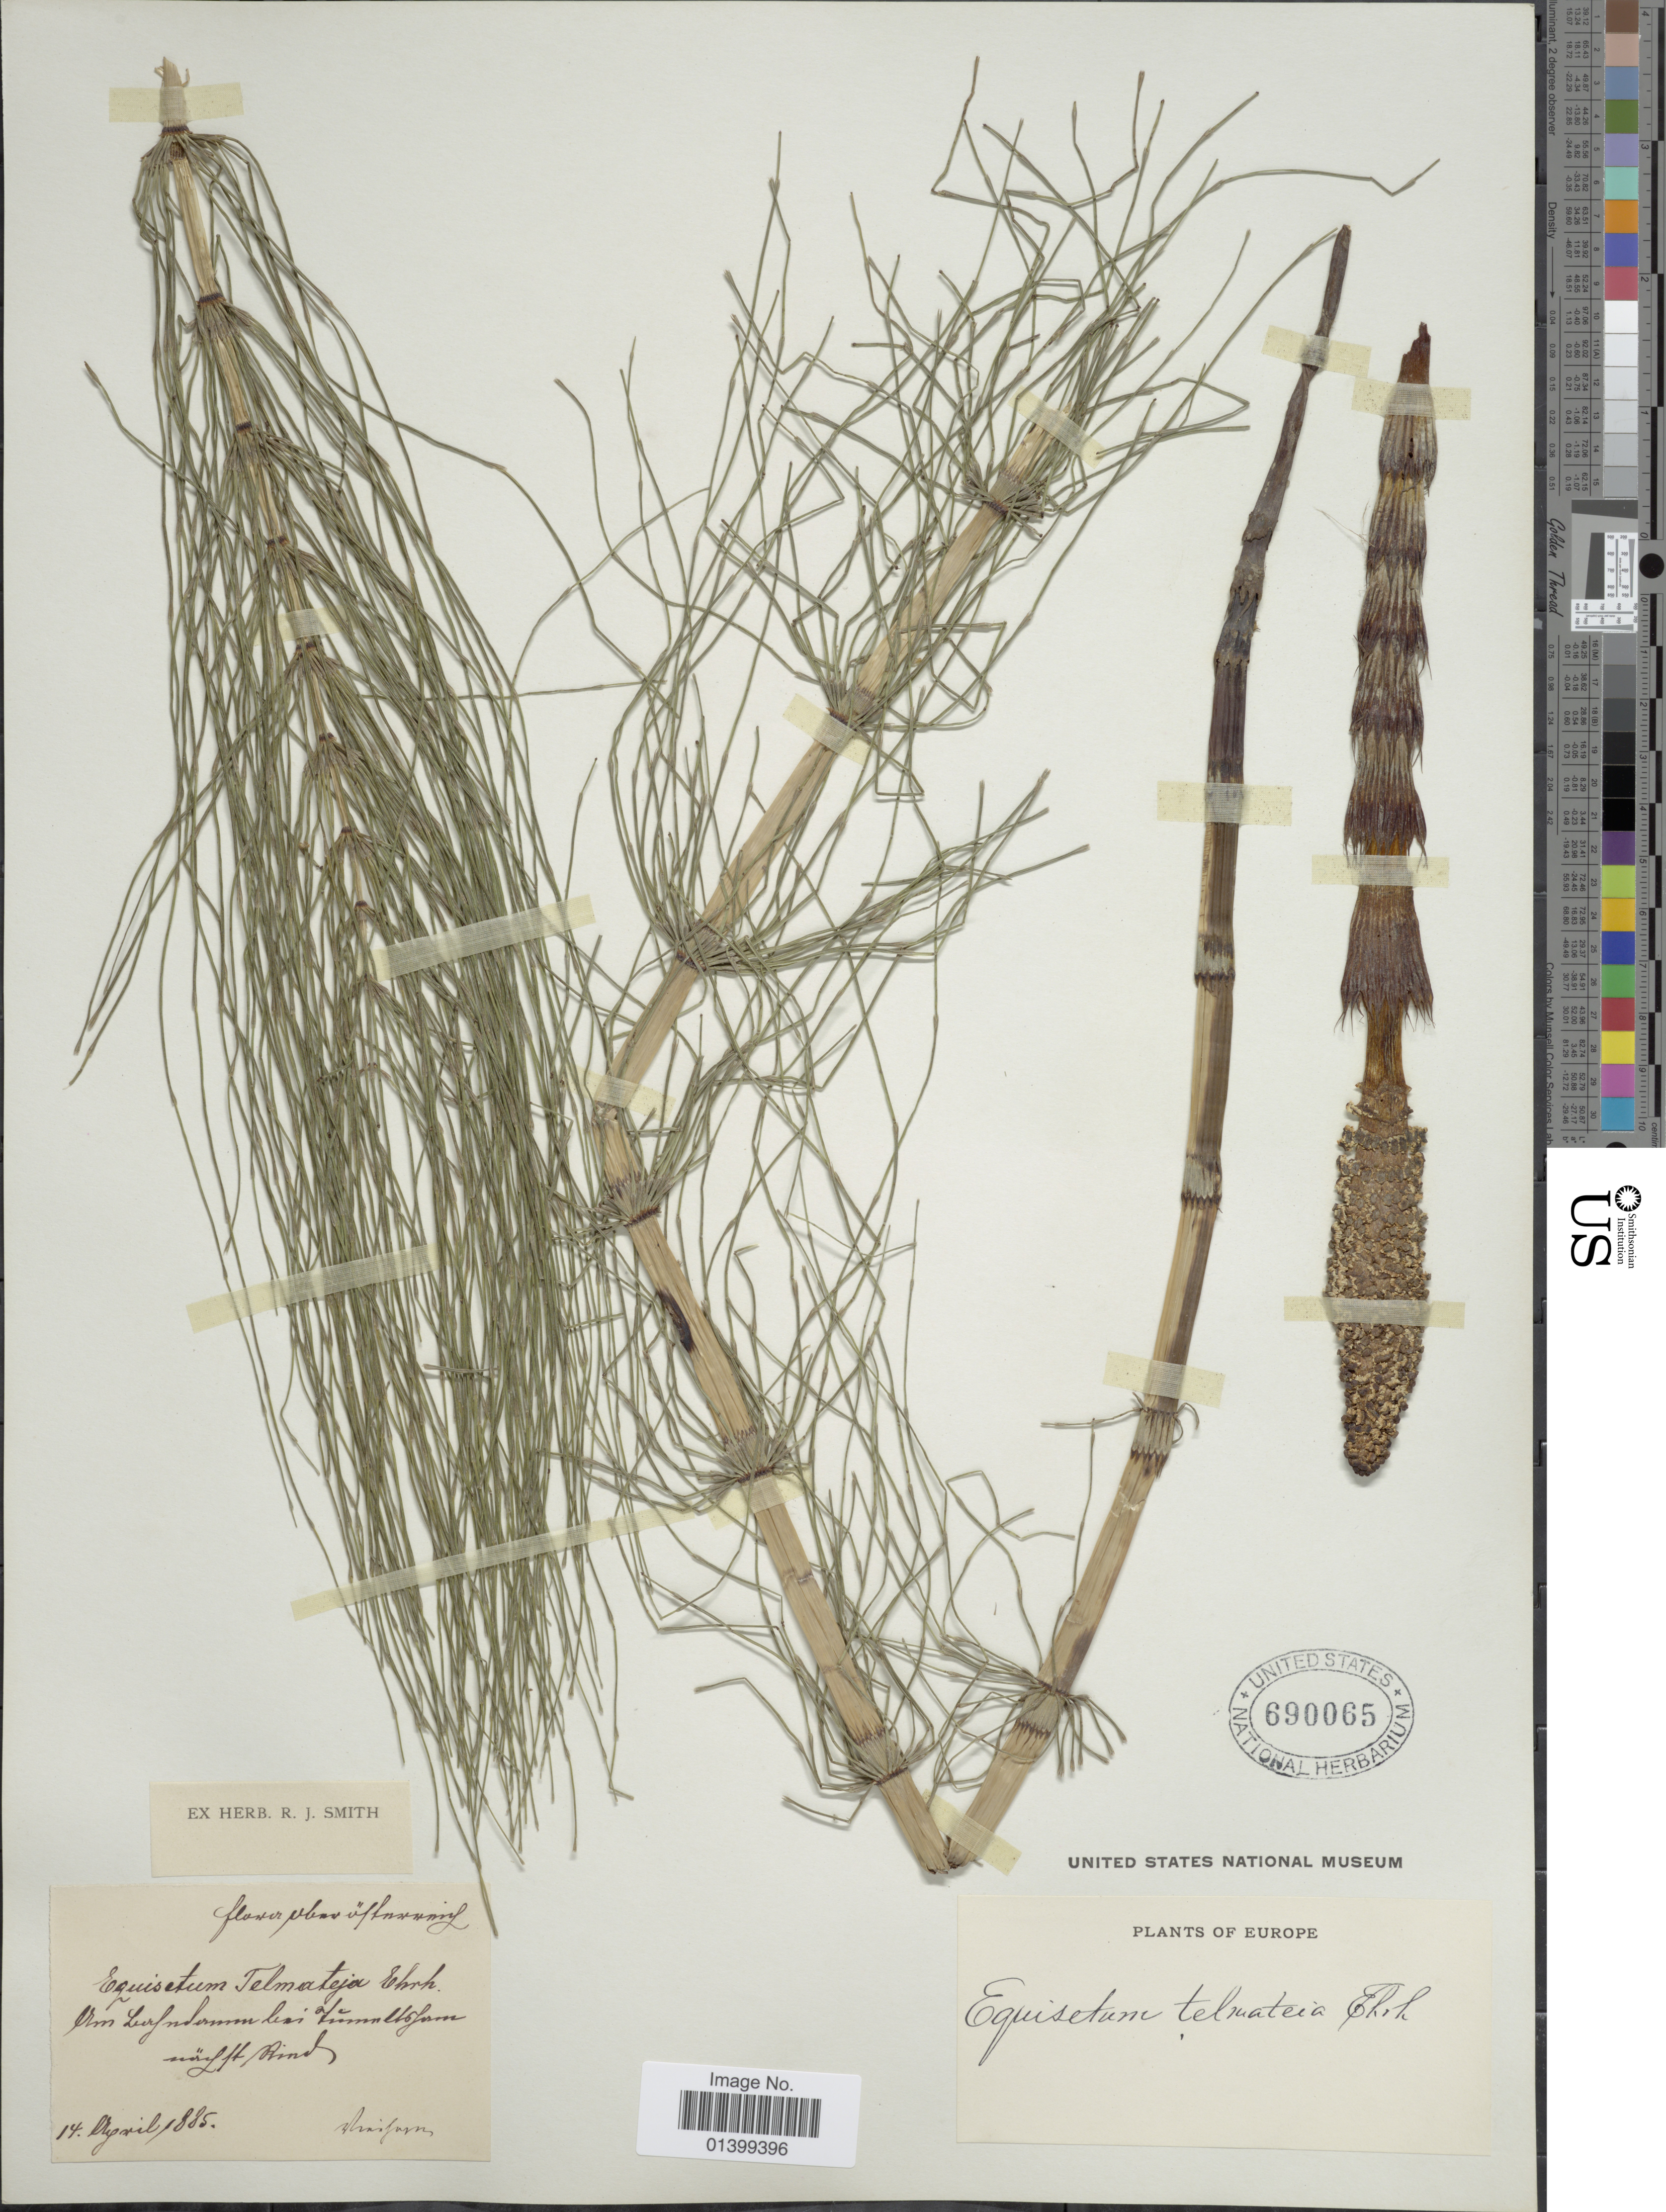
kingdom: Plantae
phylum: Tracheophyta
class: Polypodiopsida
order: Equisetales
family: Equisetaceae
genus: Equisetum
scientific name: Equisetum telmateia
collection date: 1885-08-14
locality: Plants of Europe. [illegible text]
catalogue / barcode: US 690065